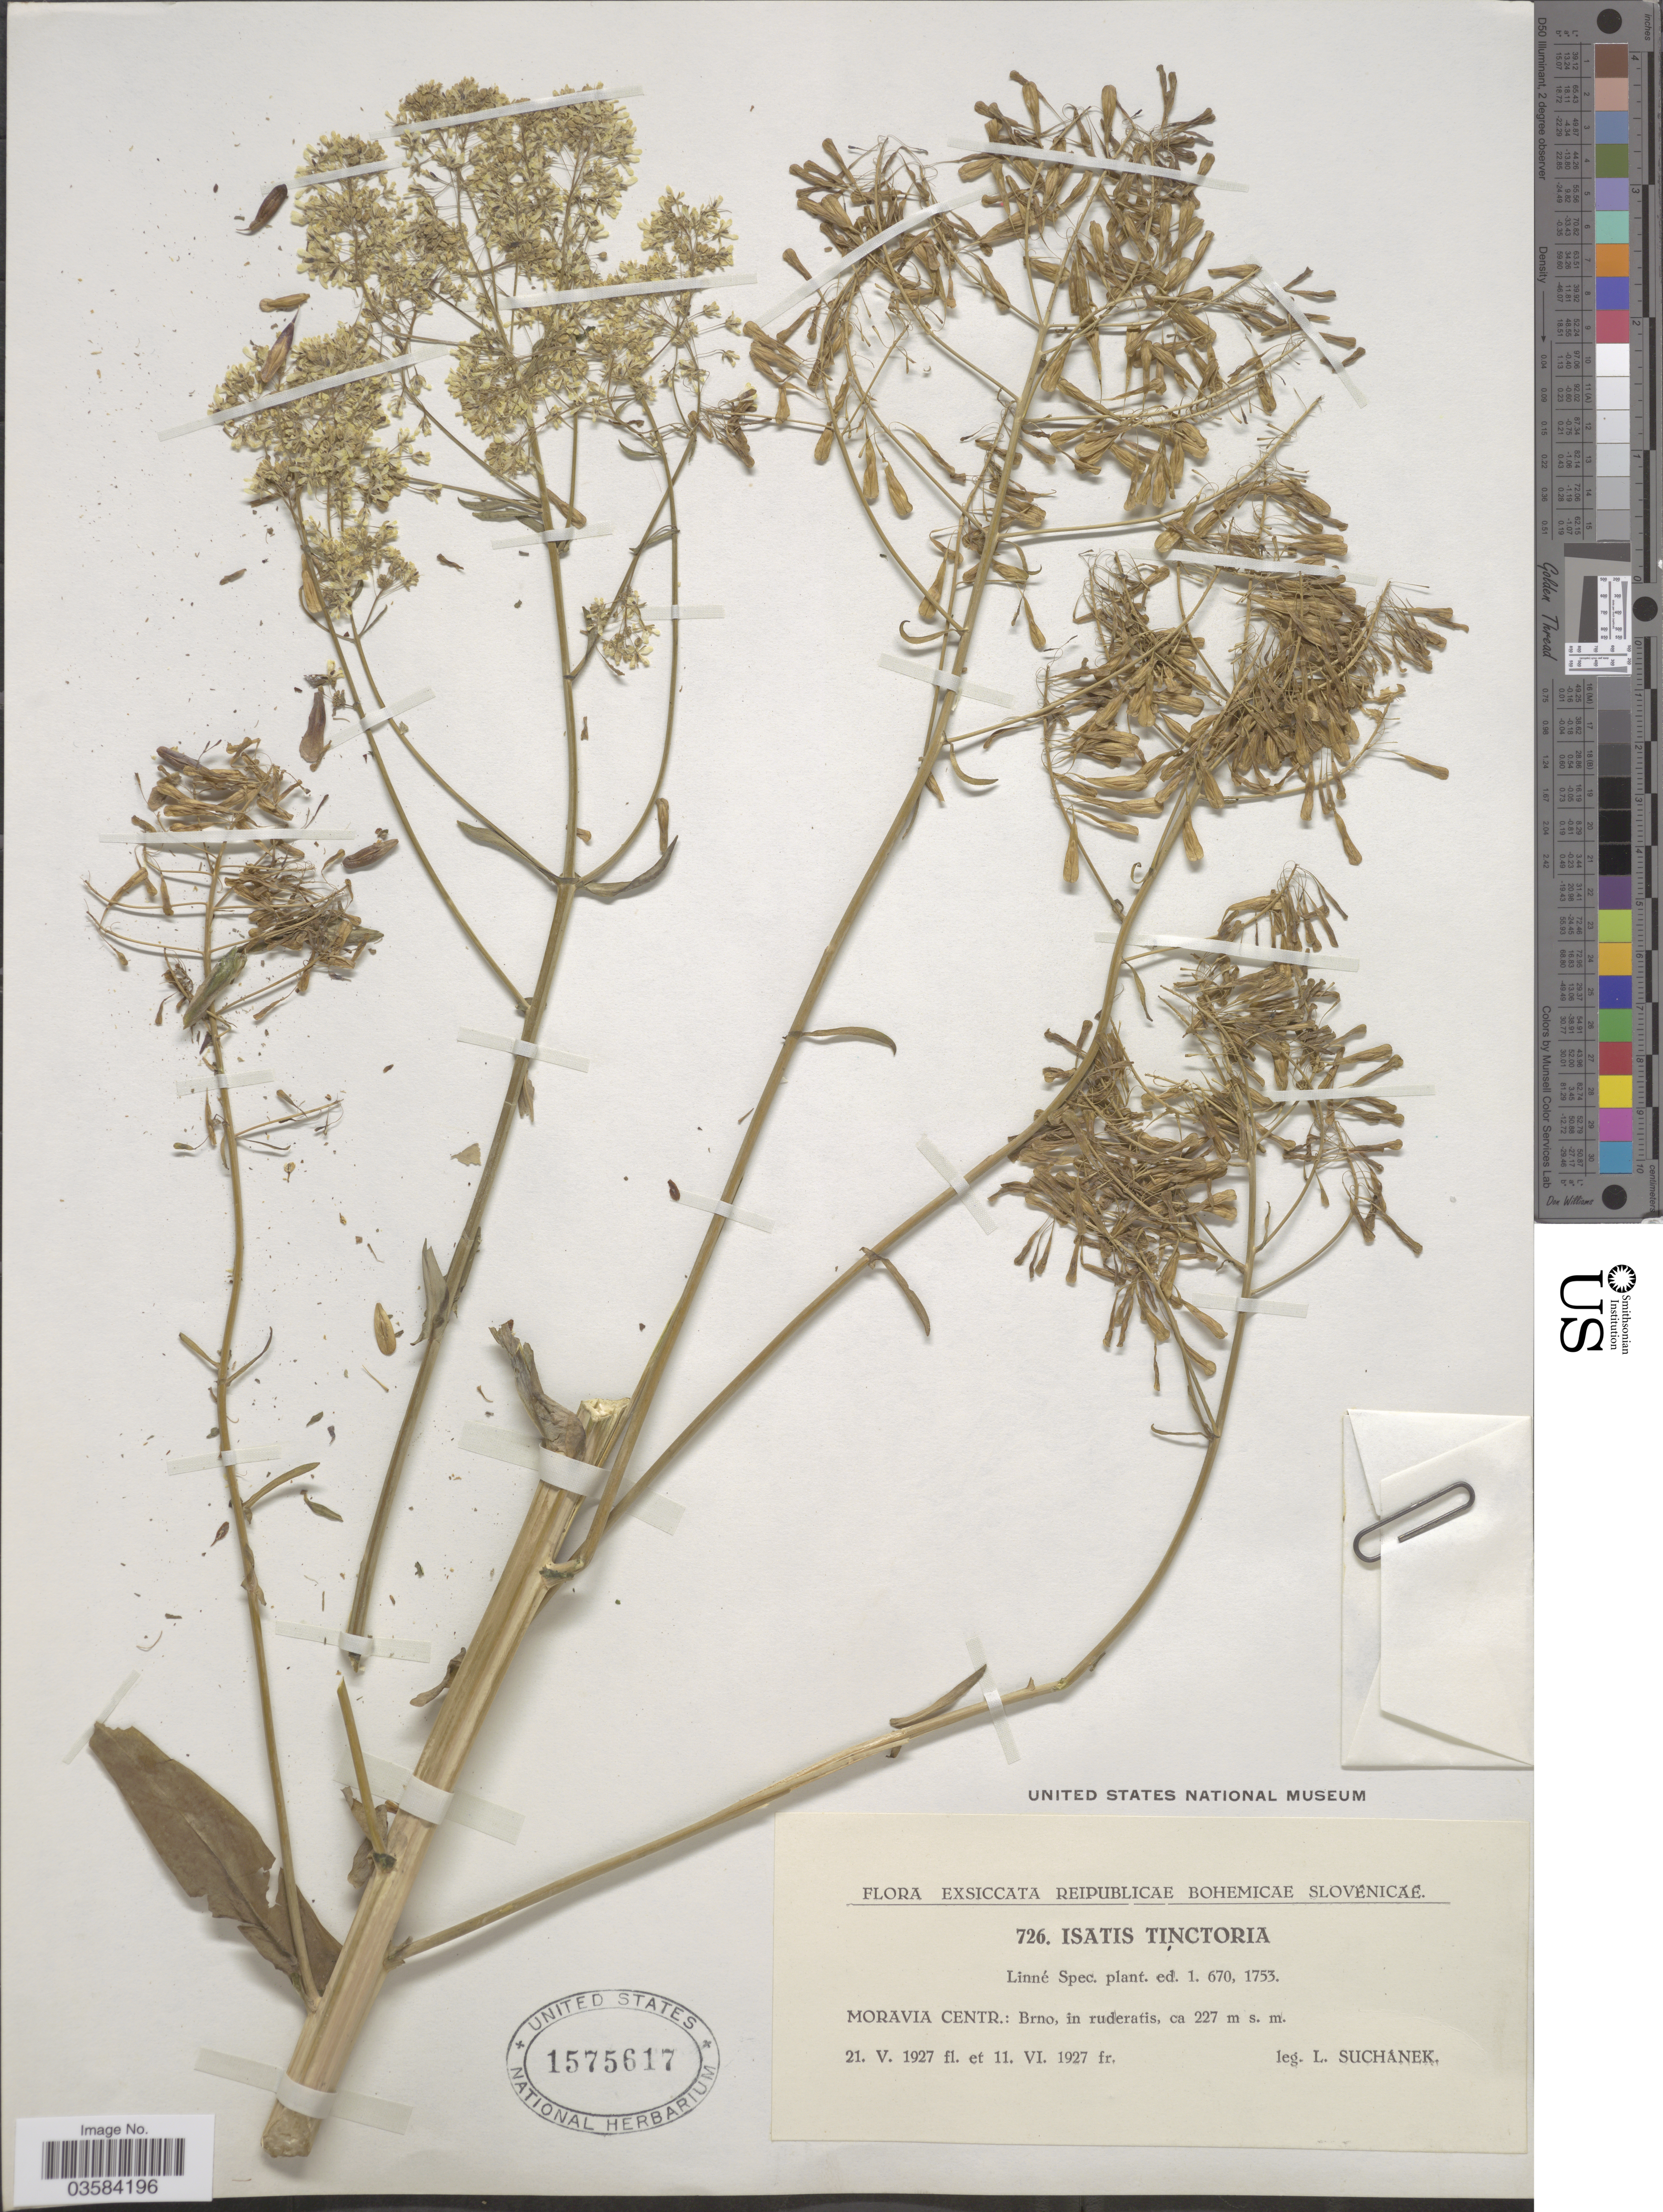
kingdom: Plantae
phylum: Tracheophyta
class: Magnoliopsida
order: Brassicales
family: Brassicaceae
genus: Isatis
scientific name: Isatis tinctoria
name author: L.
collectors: L. Suchánek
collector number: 726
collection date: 1927-05-21/1927-06-11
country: Czechia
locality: Reipublicae Bohemicae Slovenicae. Moravia Centr.: Brno.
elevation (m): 227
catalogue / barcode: US 1575617